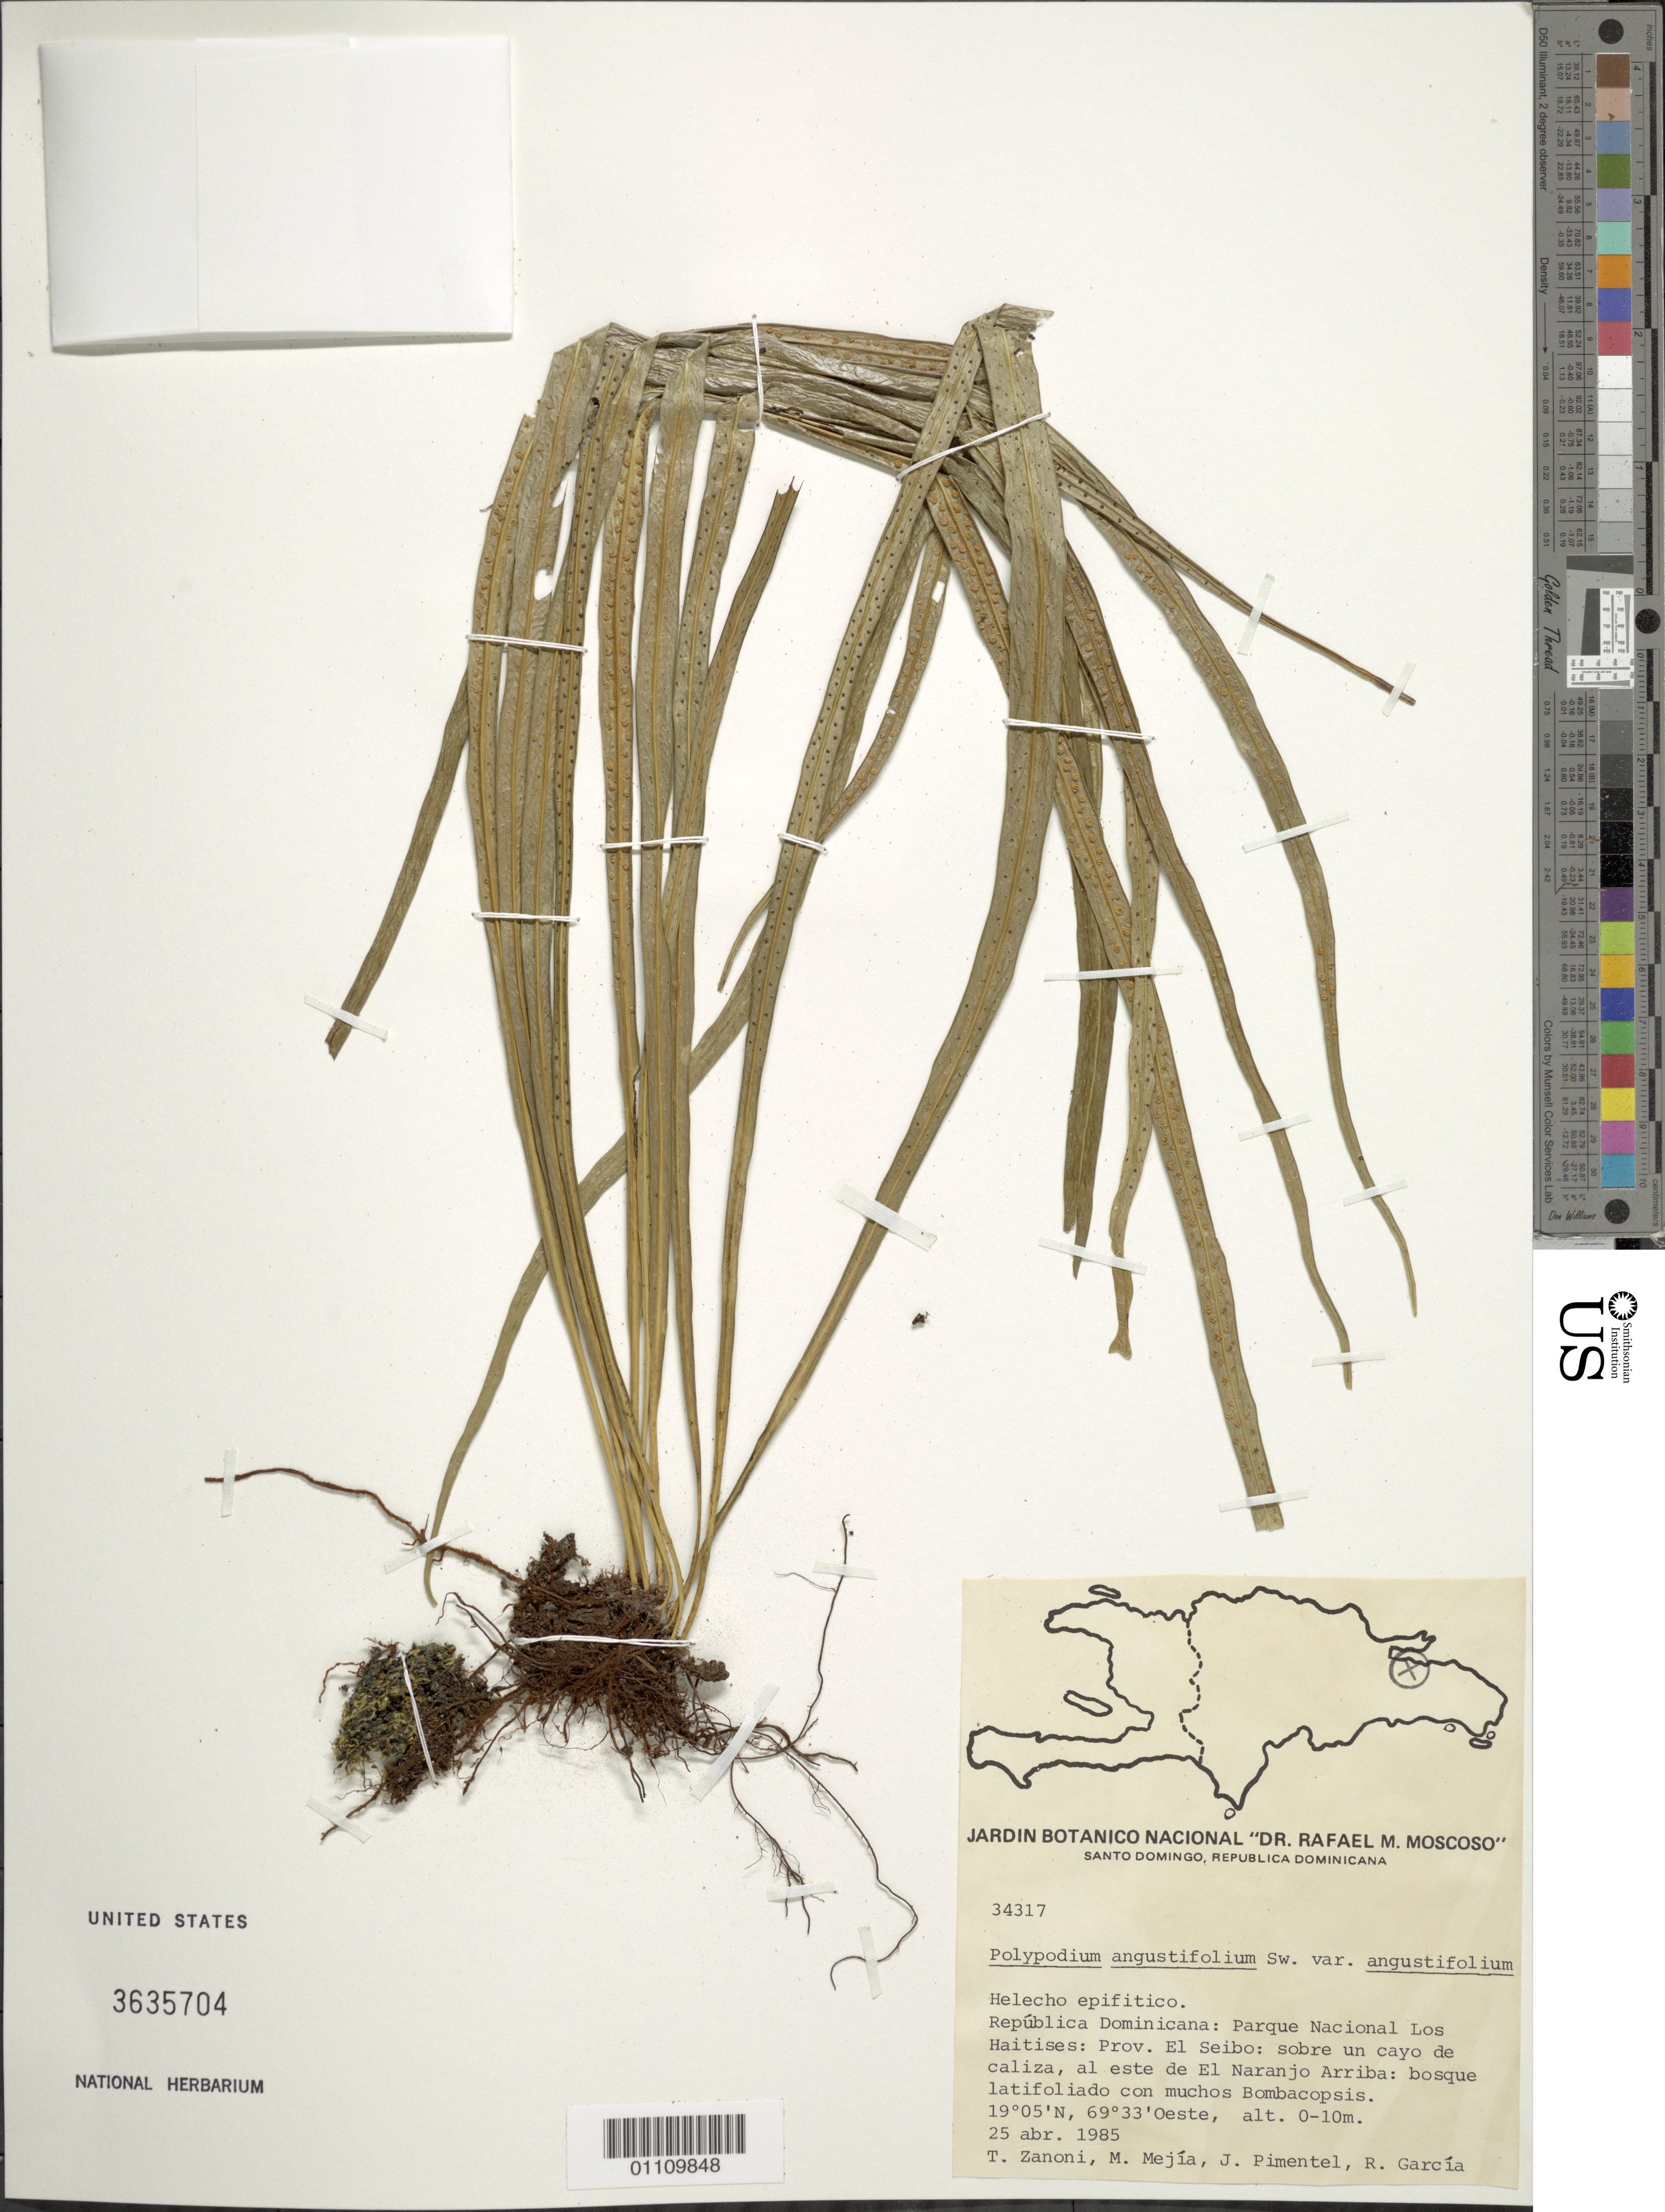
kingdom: Plantae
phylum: Tracheophyta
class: Polypodiopsida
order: Polypodiales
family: Polypodiaceae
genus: Campyloneurum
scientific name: Campyloneurum angustifolium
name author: (Sw.) Fée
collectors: T. A. Zanoni, M. Mejia, J. Pimentel & R. G. García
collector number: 34317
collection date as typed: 25 Apr 1985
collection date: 1985-04-25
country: Dominican Republic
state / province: El Seibo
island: Hispaniola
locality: Parque Nacional Los Haitises, al este de El Naranjo Arriba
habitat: Sobre un cayo de caliza; bosque latifoliado con muchos Bombacopsis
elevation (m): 0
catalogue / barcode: US 3635704